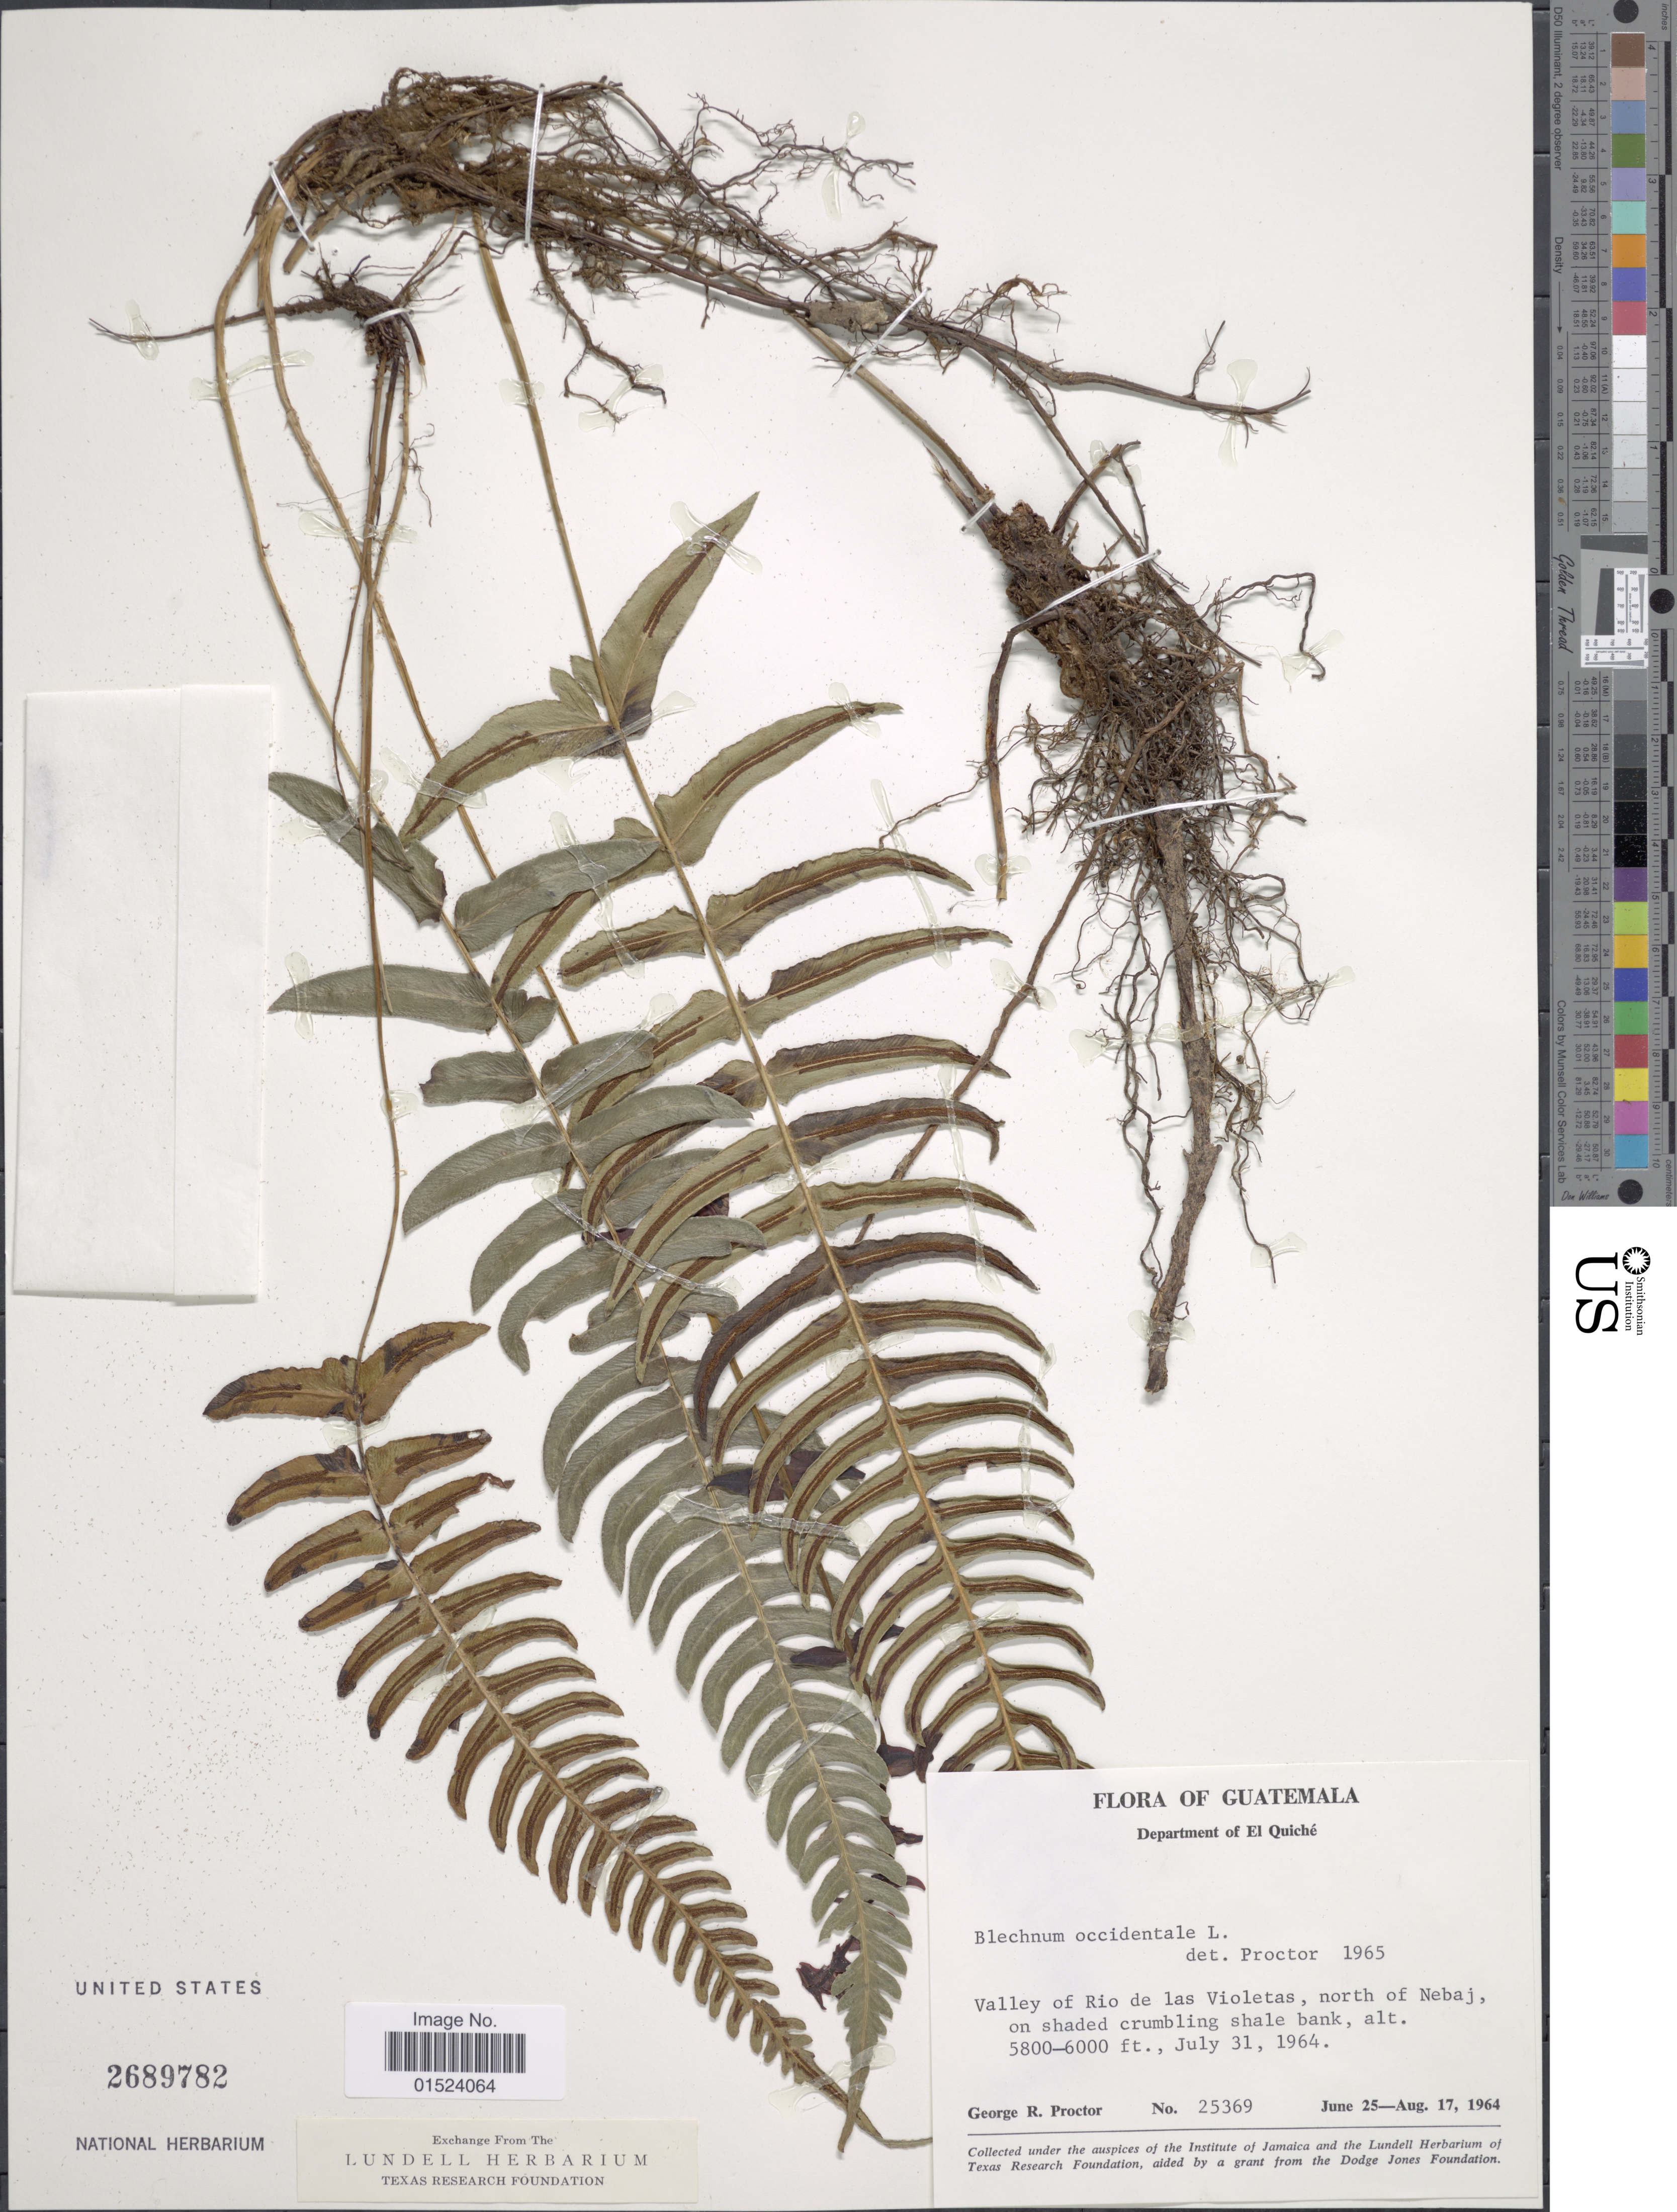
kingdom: Plantae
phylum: Tracheophyta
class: Polypodiopsida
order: Polypodiales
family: Blechnaceae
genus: Blechnum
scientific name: Blechnum glandulosum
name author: Link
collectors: G. R. Proctor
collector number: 25369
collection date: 1964-06-25/1964-08-17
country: Guatemala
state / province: El Quiché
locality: Valley of Rio de las Violetas, north of Nebaj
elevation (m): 1768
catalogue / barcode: US 2689782